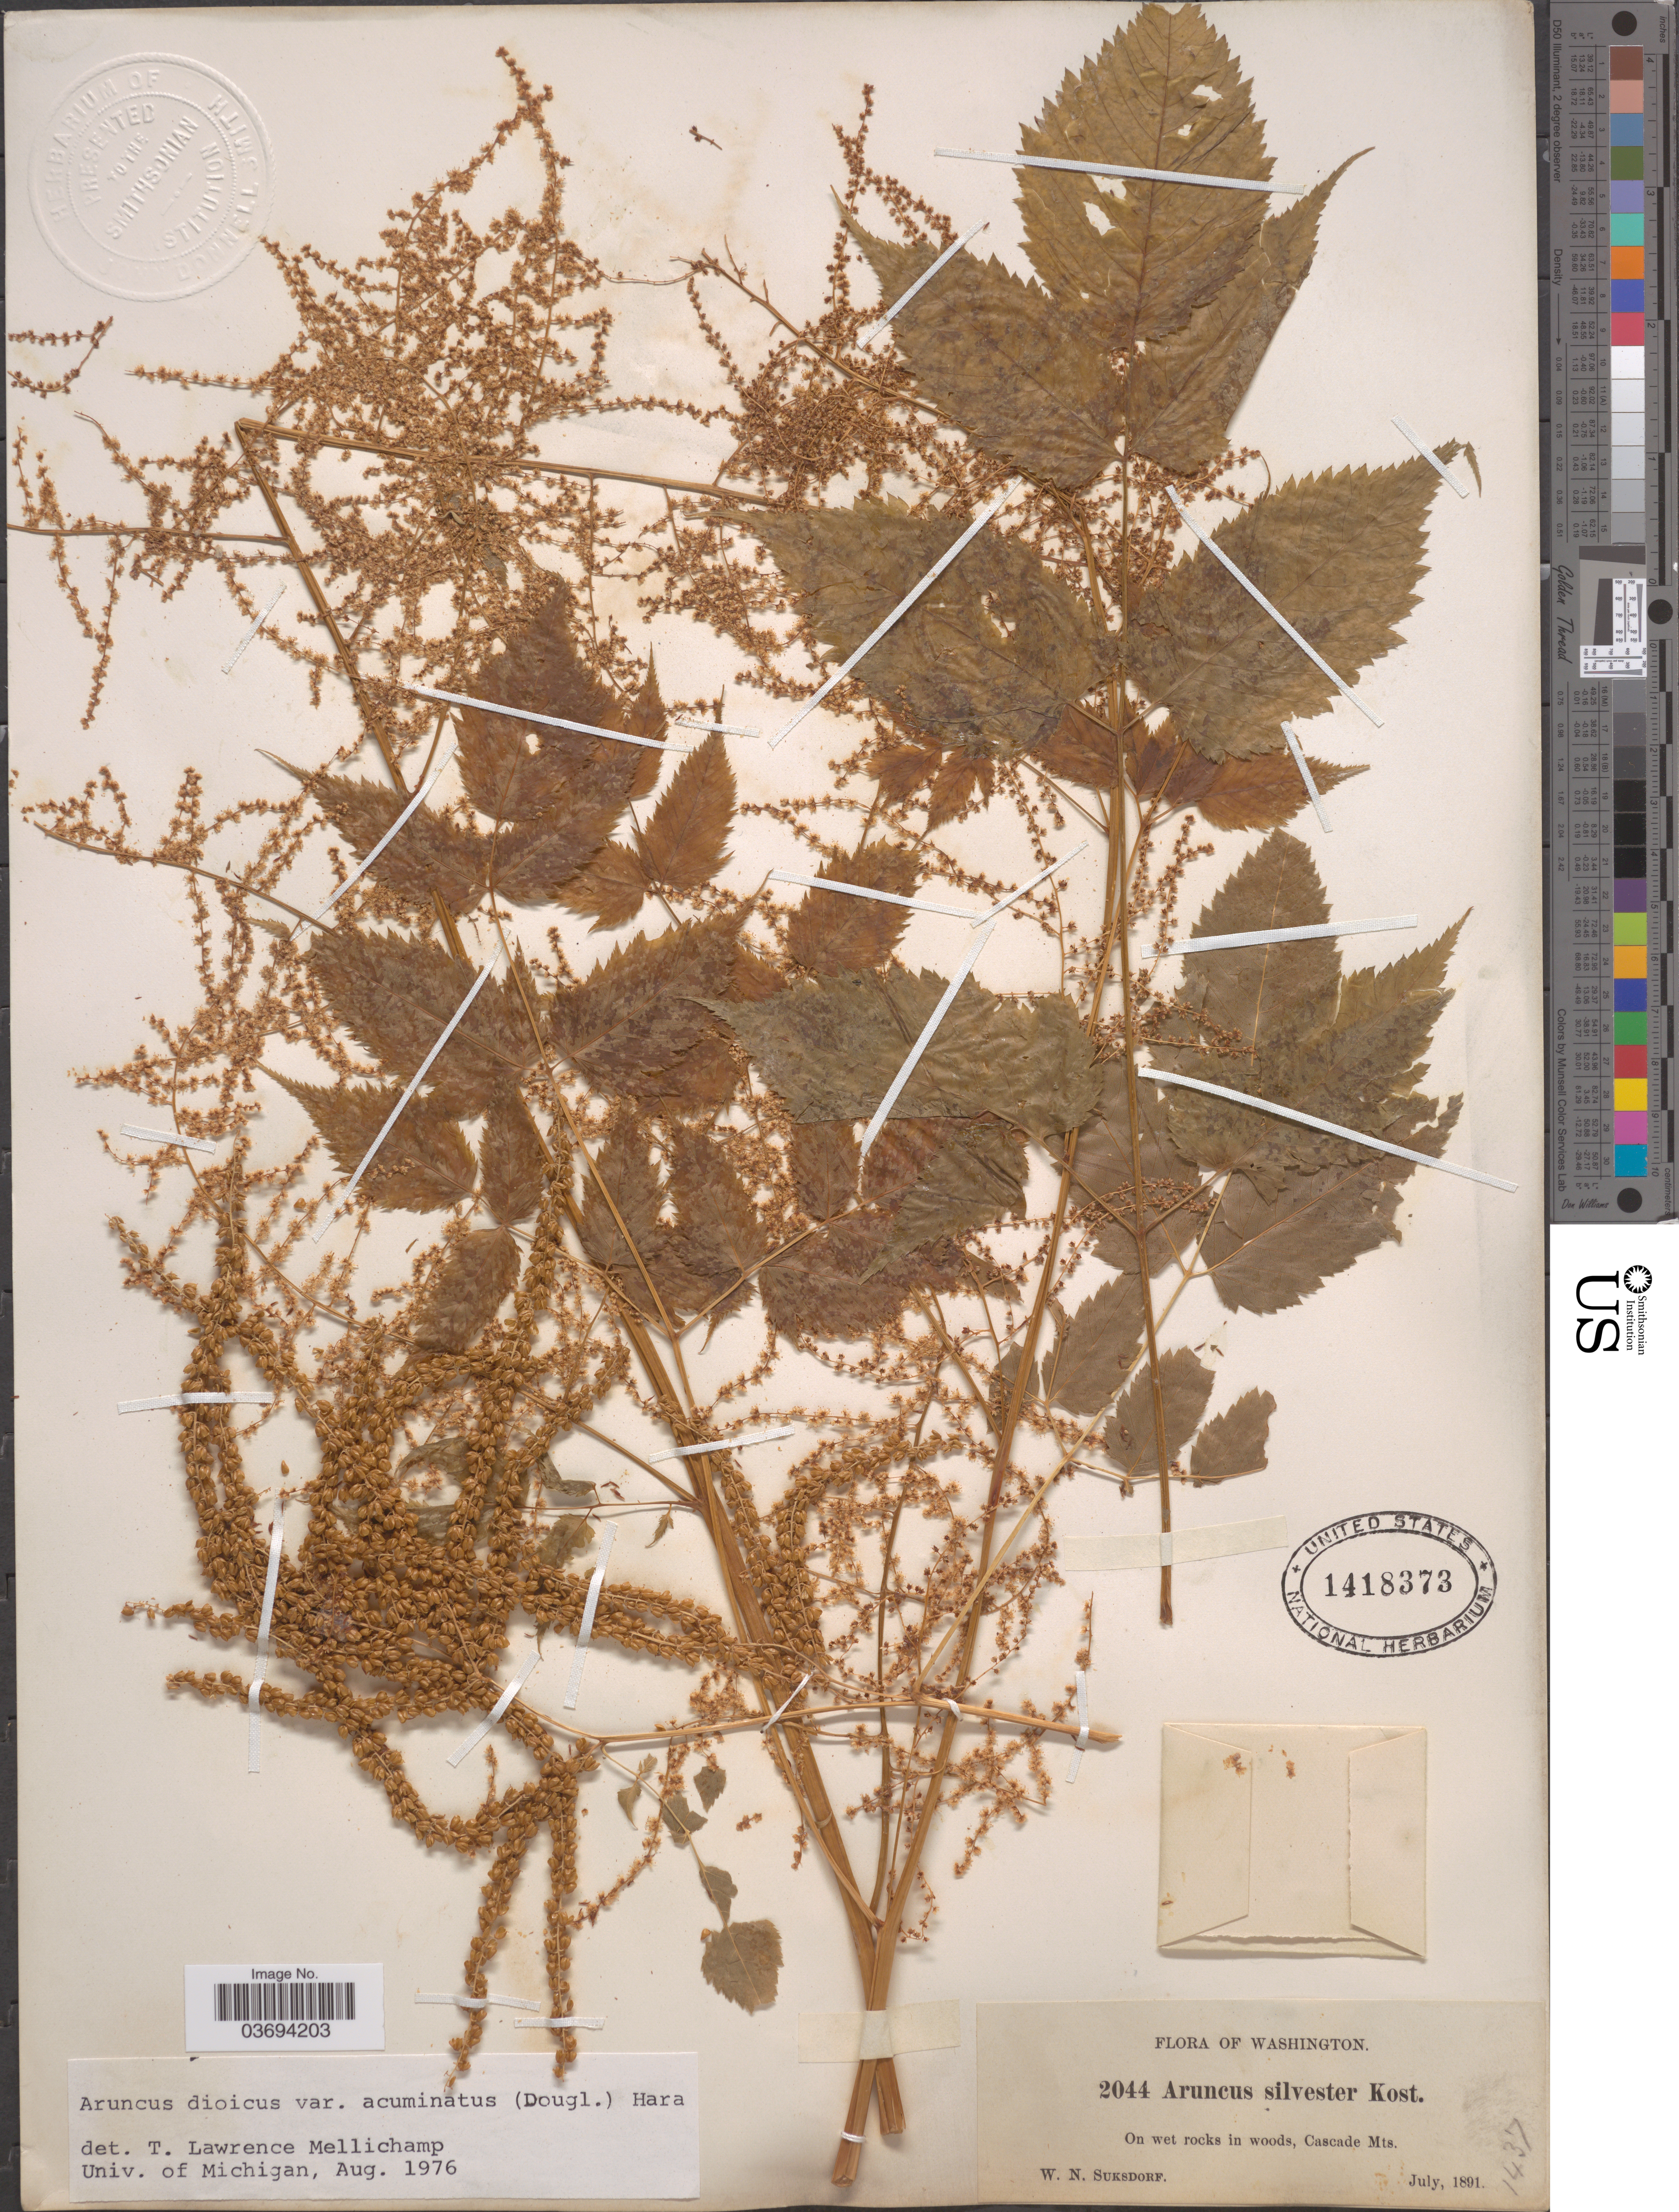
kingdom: Plantae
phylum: Tracheophyta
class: Magnoliopsida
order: Rosales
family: Rosaceae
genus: Aruncus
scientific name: Aruncus dioicus var. acuminatus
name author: (Rydb.) H. Hara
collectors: W. N. Suksdorf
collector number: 2044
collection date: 1891-07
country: United States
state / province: Washington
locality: On wet rocks in woods, Cascade Mts.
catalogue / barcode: US 1418373